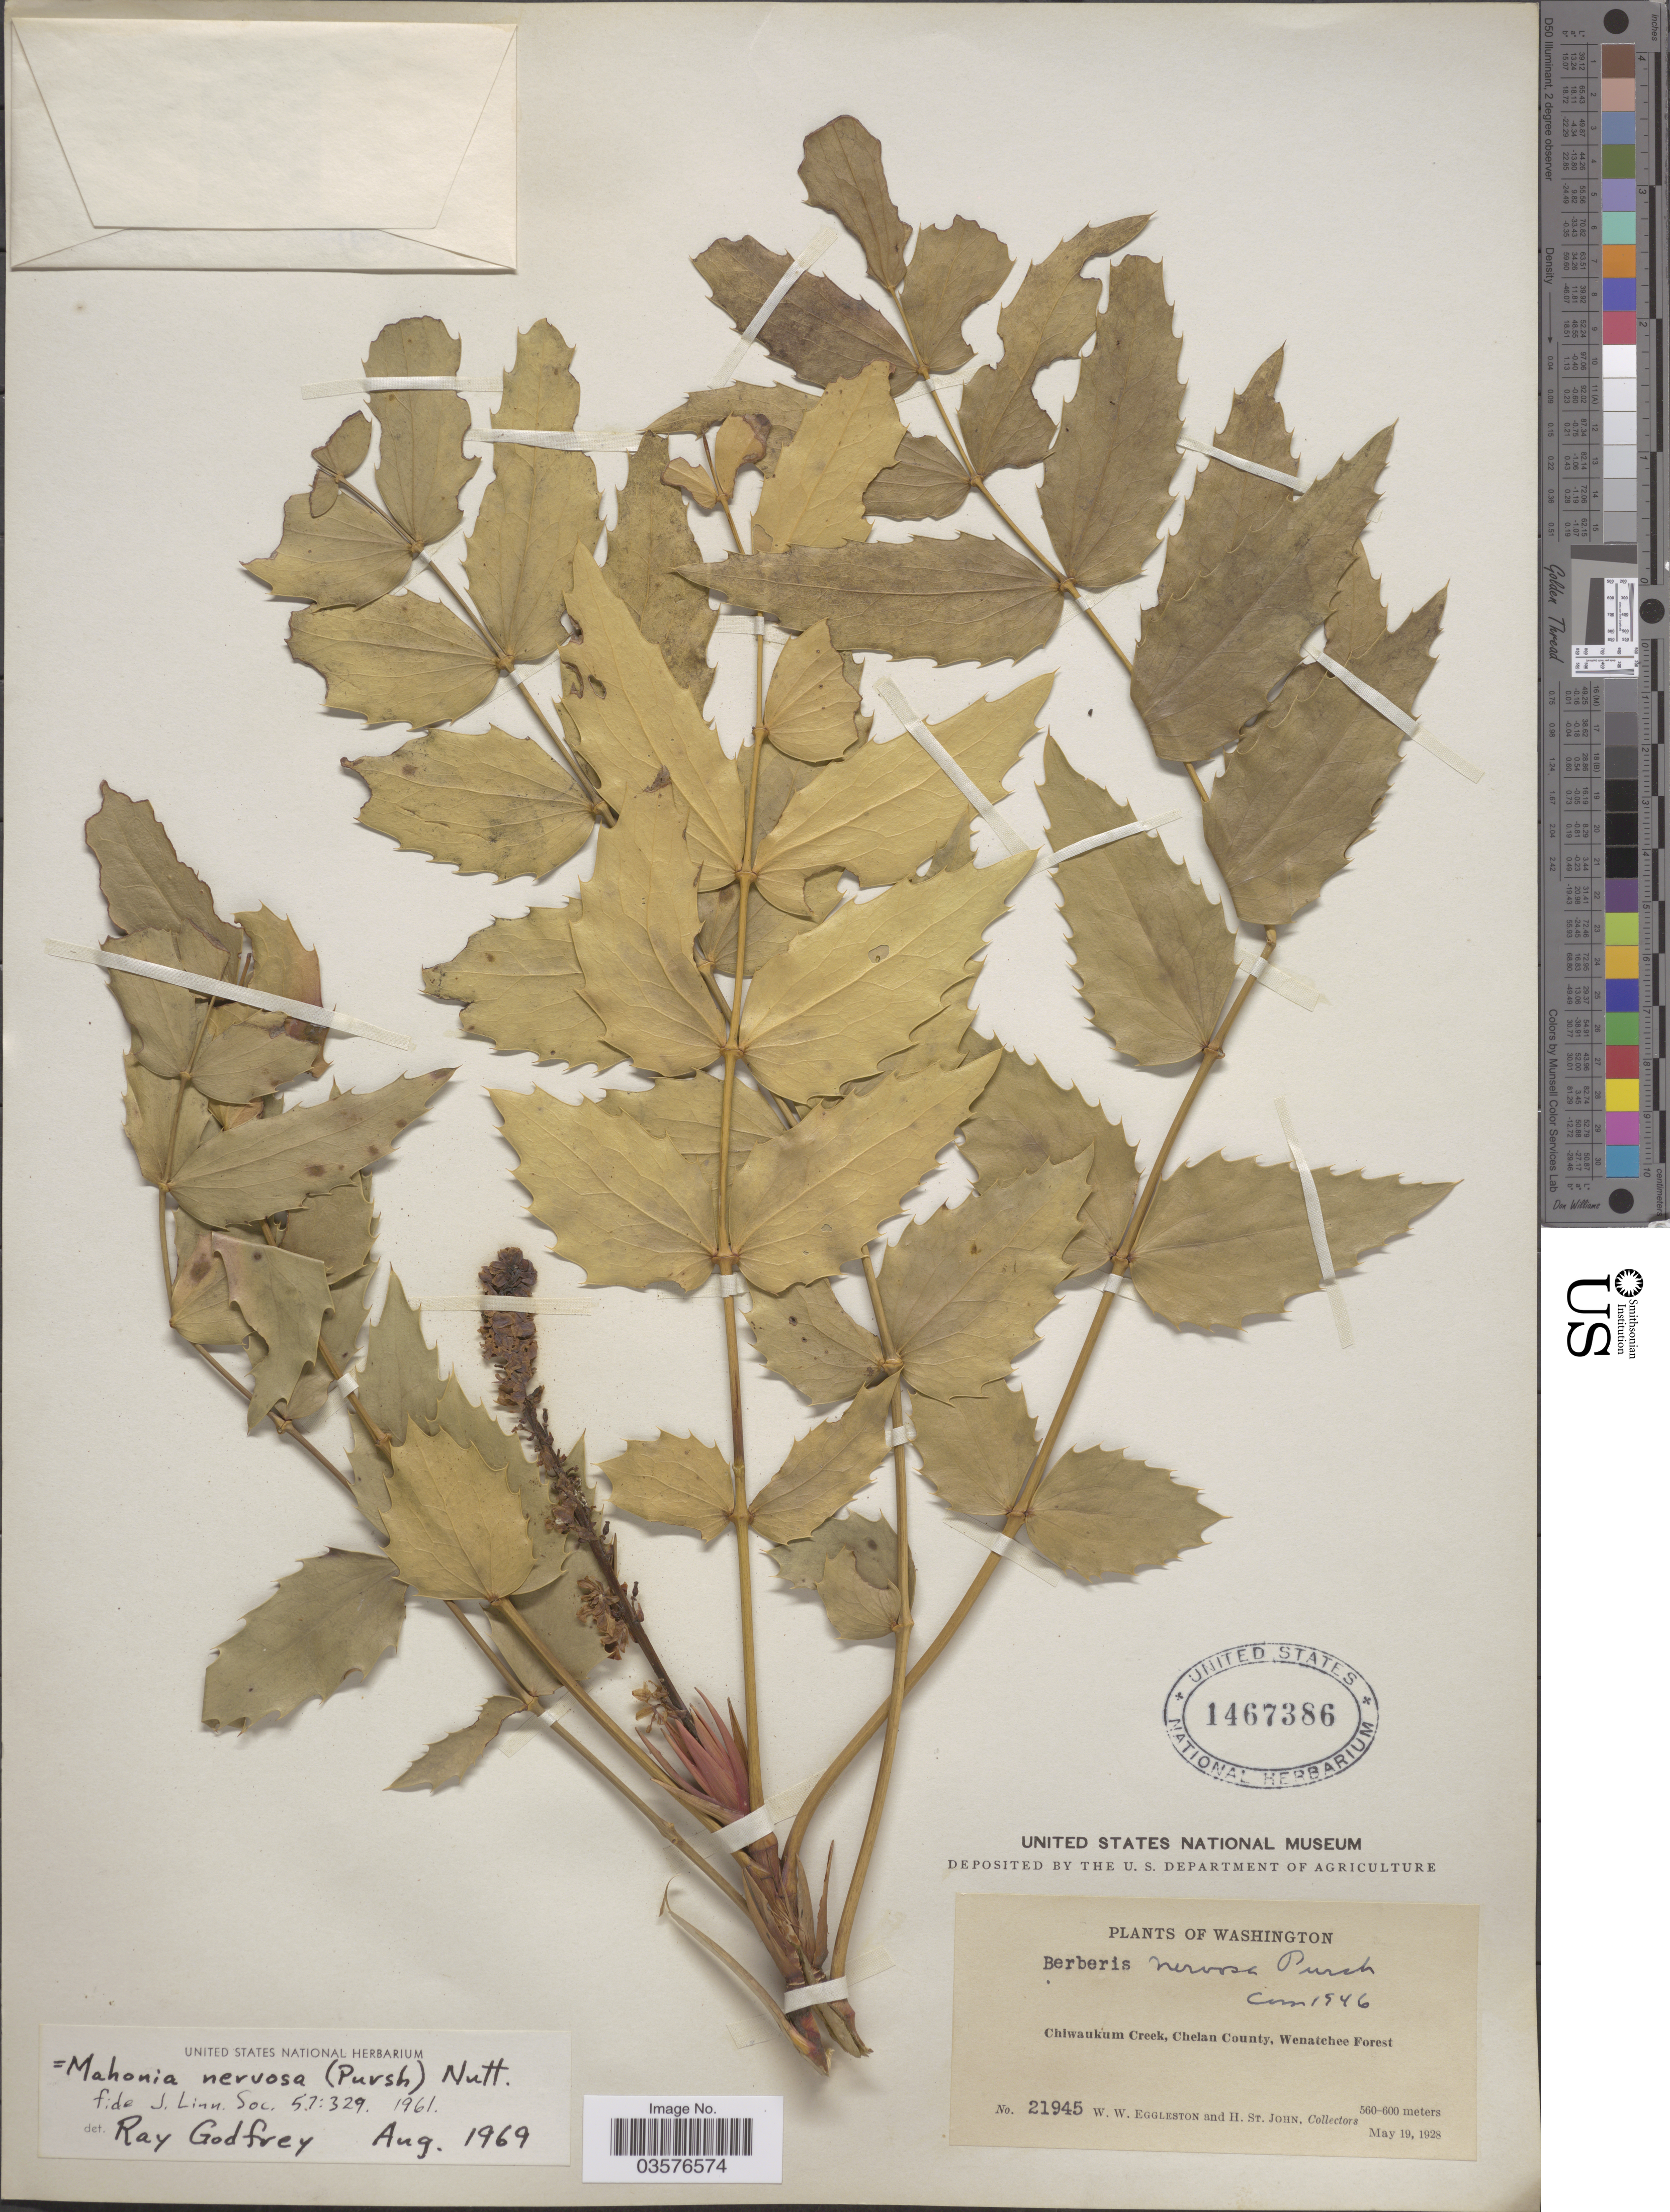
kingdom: Plantae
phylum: Tracheophyta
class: Magnoliopsida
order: Ranunculales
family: Berberidaceae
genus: Mahonia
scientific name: Mahonia nervosa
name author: (Pursh) Nutt.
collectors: W. W. Eggleston & H. St. John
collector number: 21945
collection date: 1928-05-19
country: United States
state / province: Washington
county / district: Chelan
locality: Chiwaukum Creek, Chelan County, Wenatchee Forest.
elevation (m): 560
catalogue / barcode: US 1467386